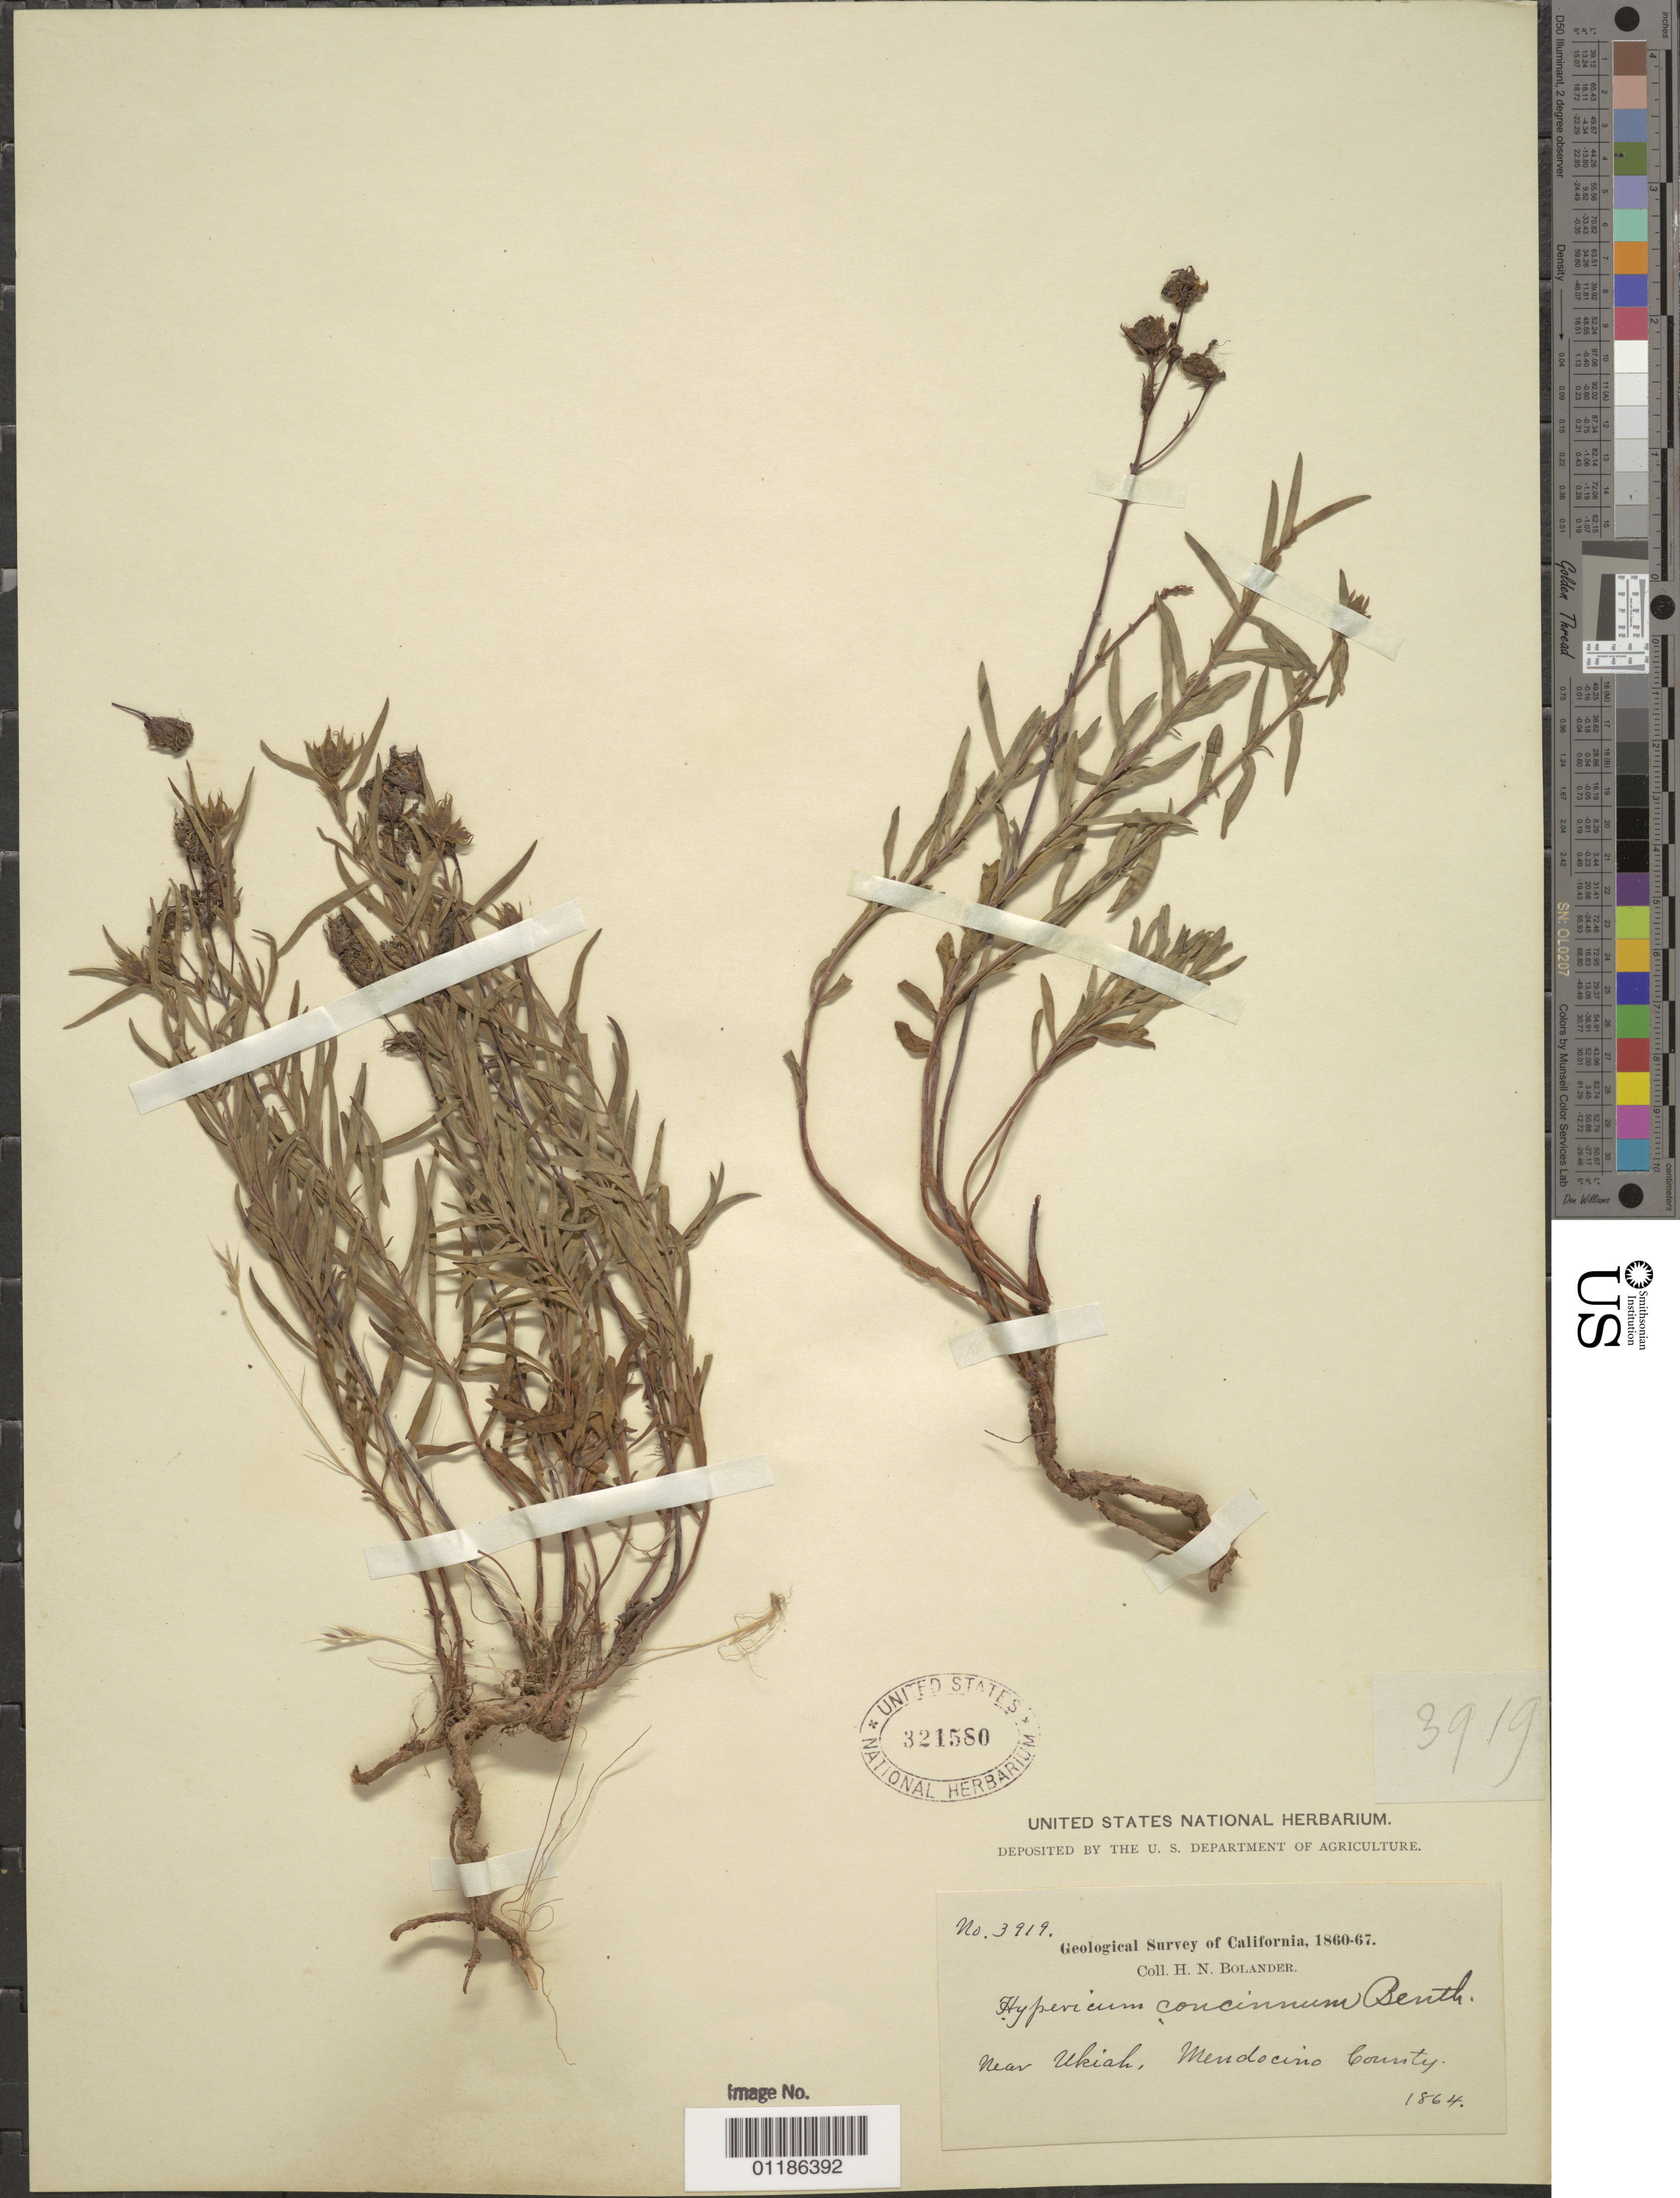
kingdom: Plantae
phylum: Tracheophyta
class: Magnoliopsida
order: Malpighiales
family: Hypericaceae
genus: Hypericum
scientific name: Hypericum concinnum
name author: Benth.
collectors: H. Bolander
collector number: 3919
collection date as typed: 1864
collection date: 1864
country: United States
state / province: California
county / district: Mendocino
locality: Near Ukiah.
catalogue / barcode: US 321580